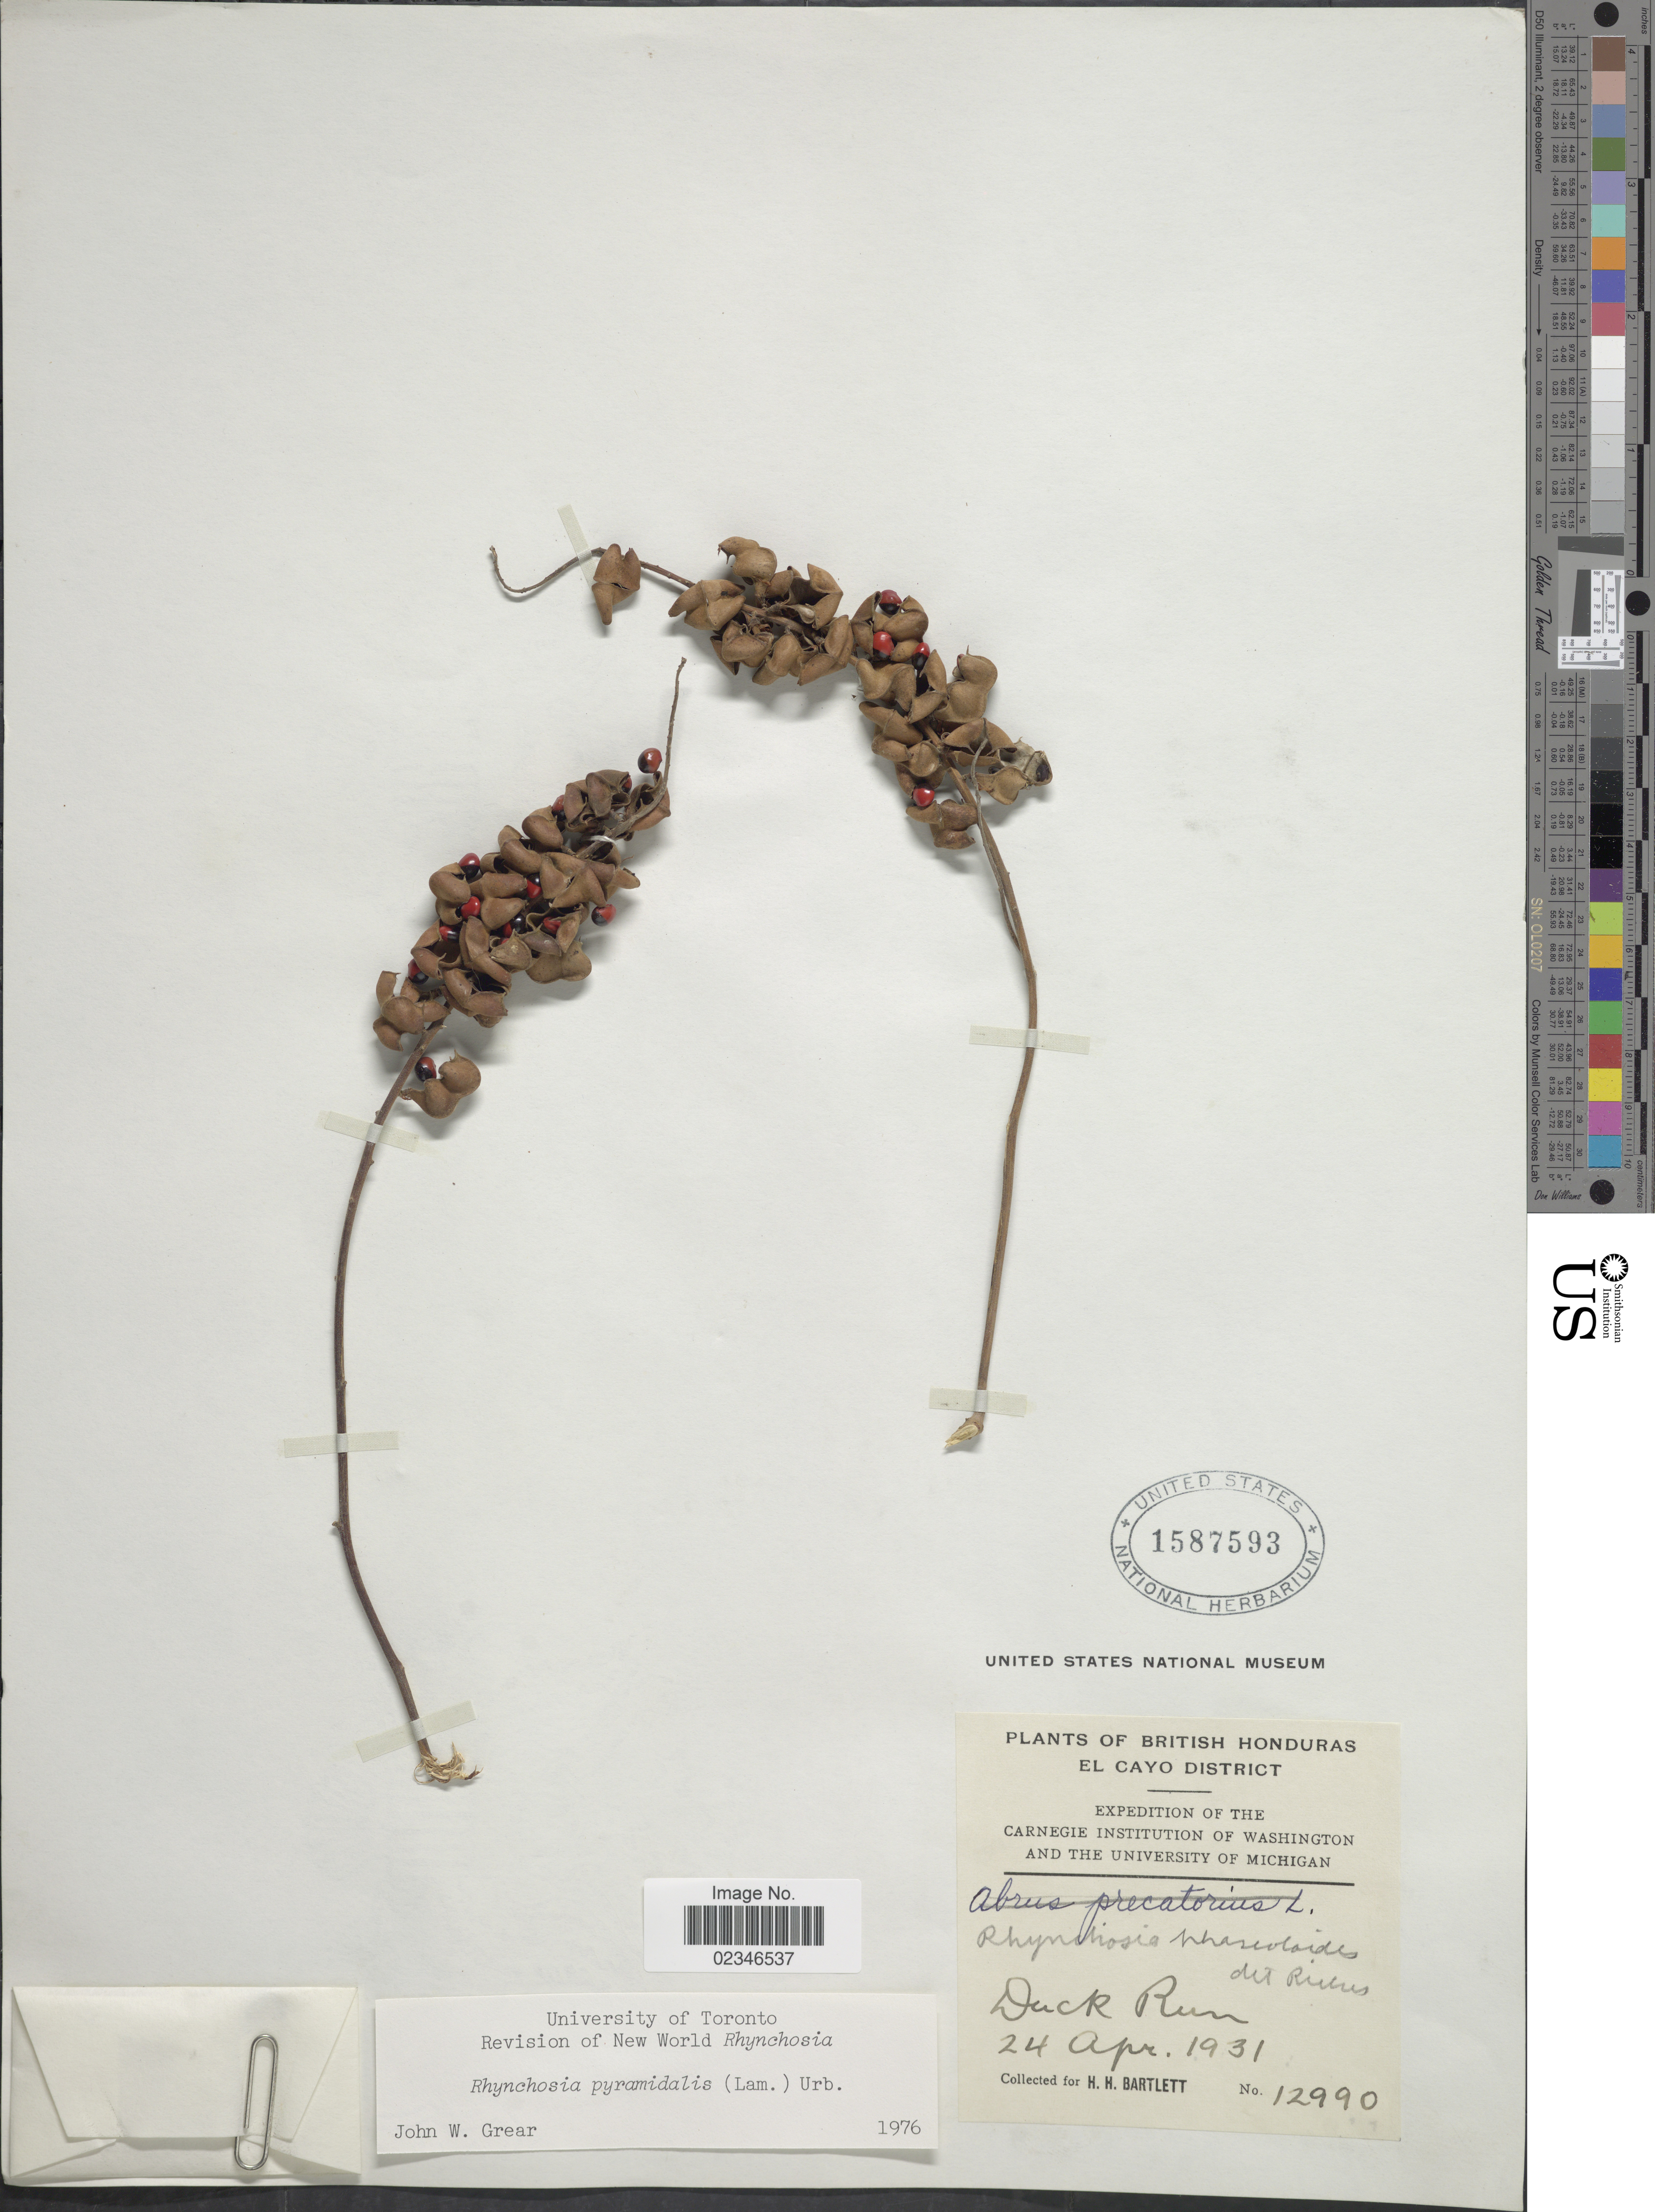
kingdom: Plantae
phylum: Tracheophyta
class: Magnoliopsida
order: Fabales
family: Fabaceae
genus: Rhynchosia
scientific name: Rhynchosia pyramidalis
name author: (Lam.) Urb.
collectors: H. H. Bartlett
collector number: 12990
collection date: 1931-04-24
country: Belize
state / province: Cayo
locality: British Honduras, El Cayo District, Duck Run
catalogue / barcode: US 1587593